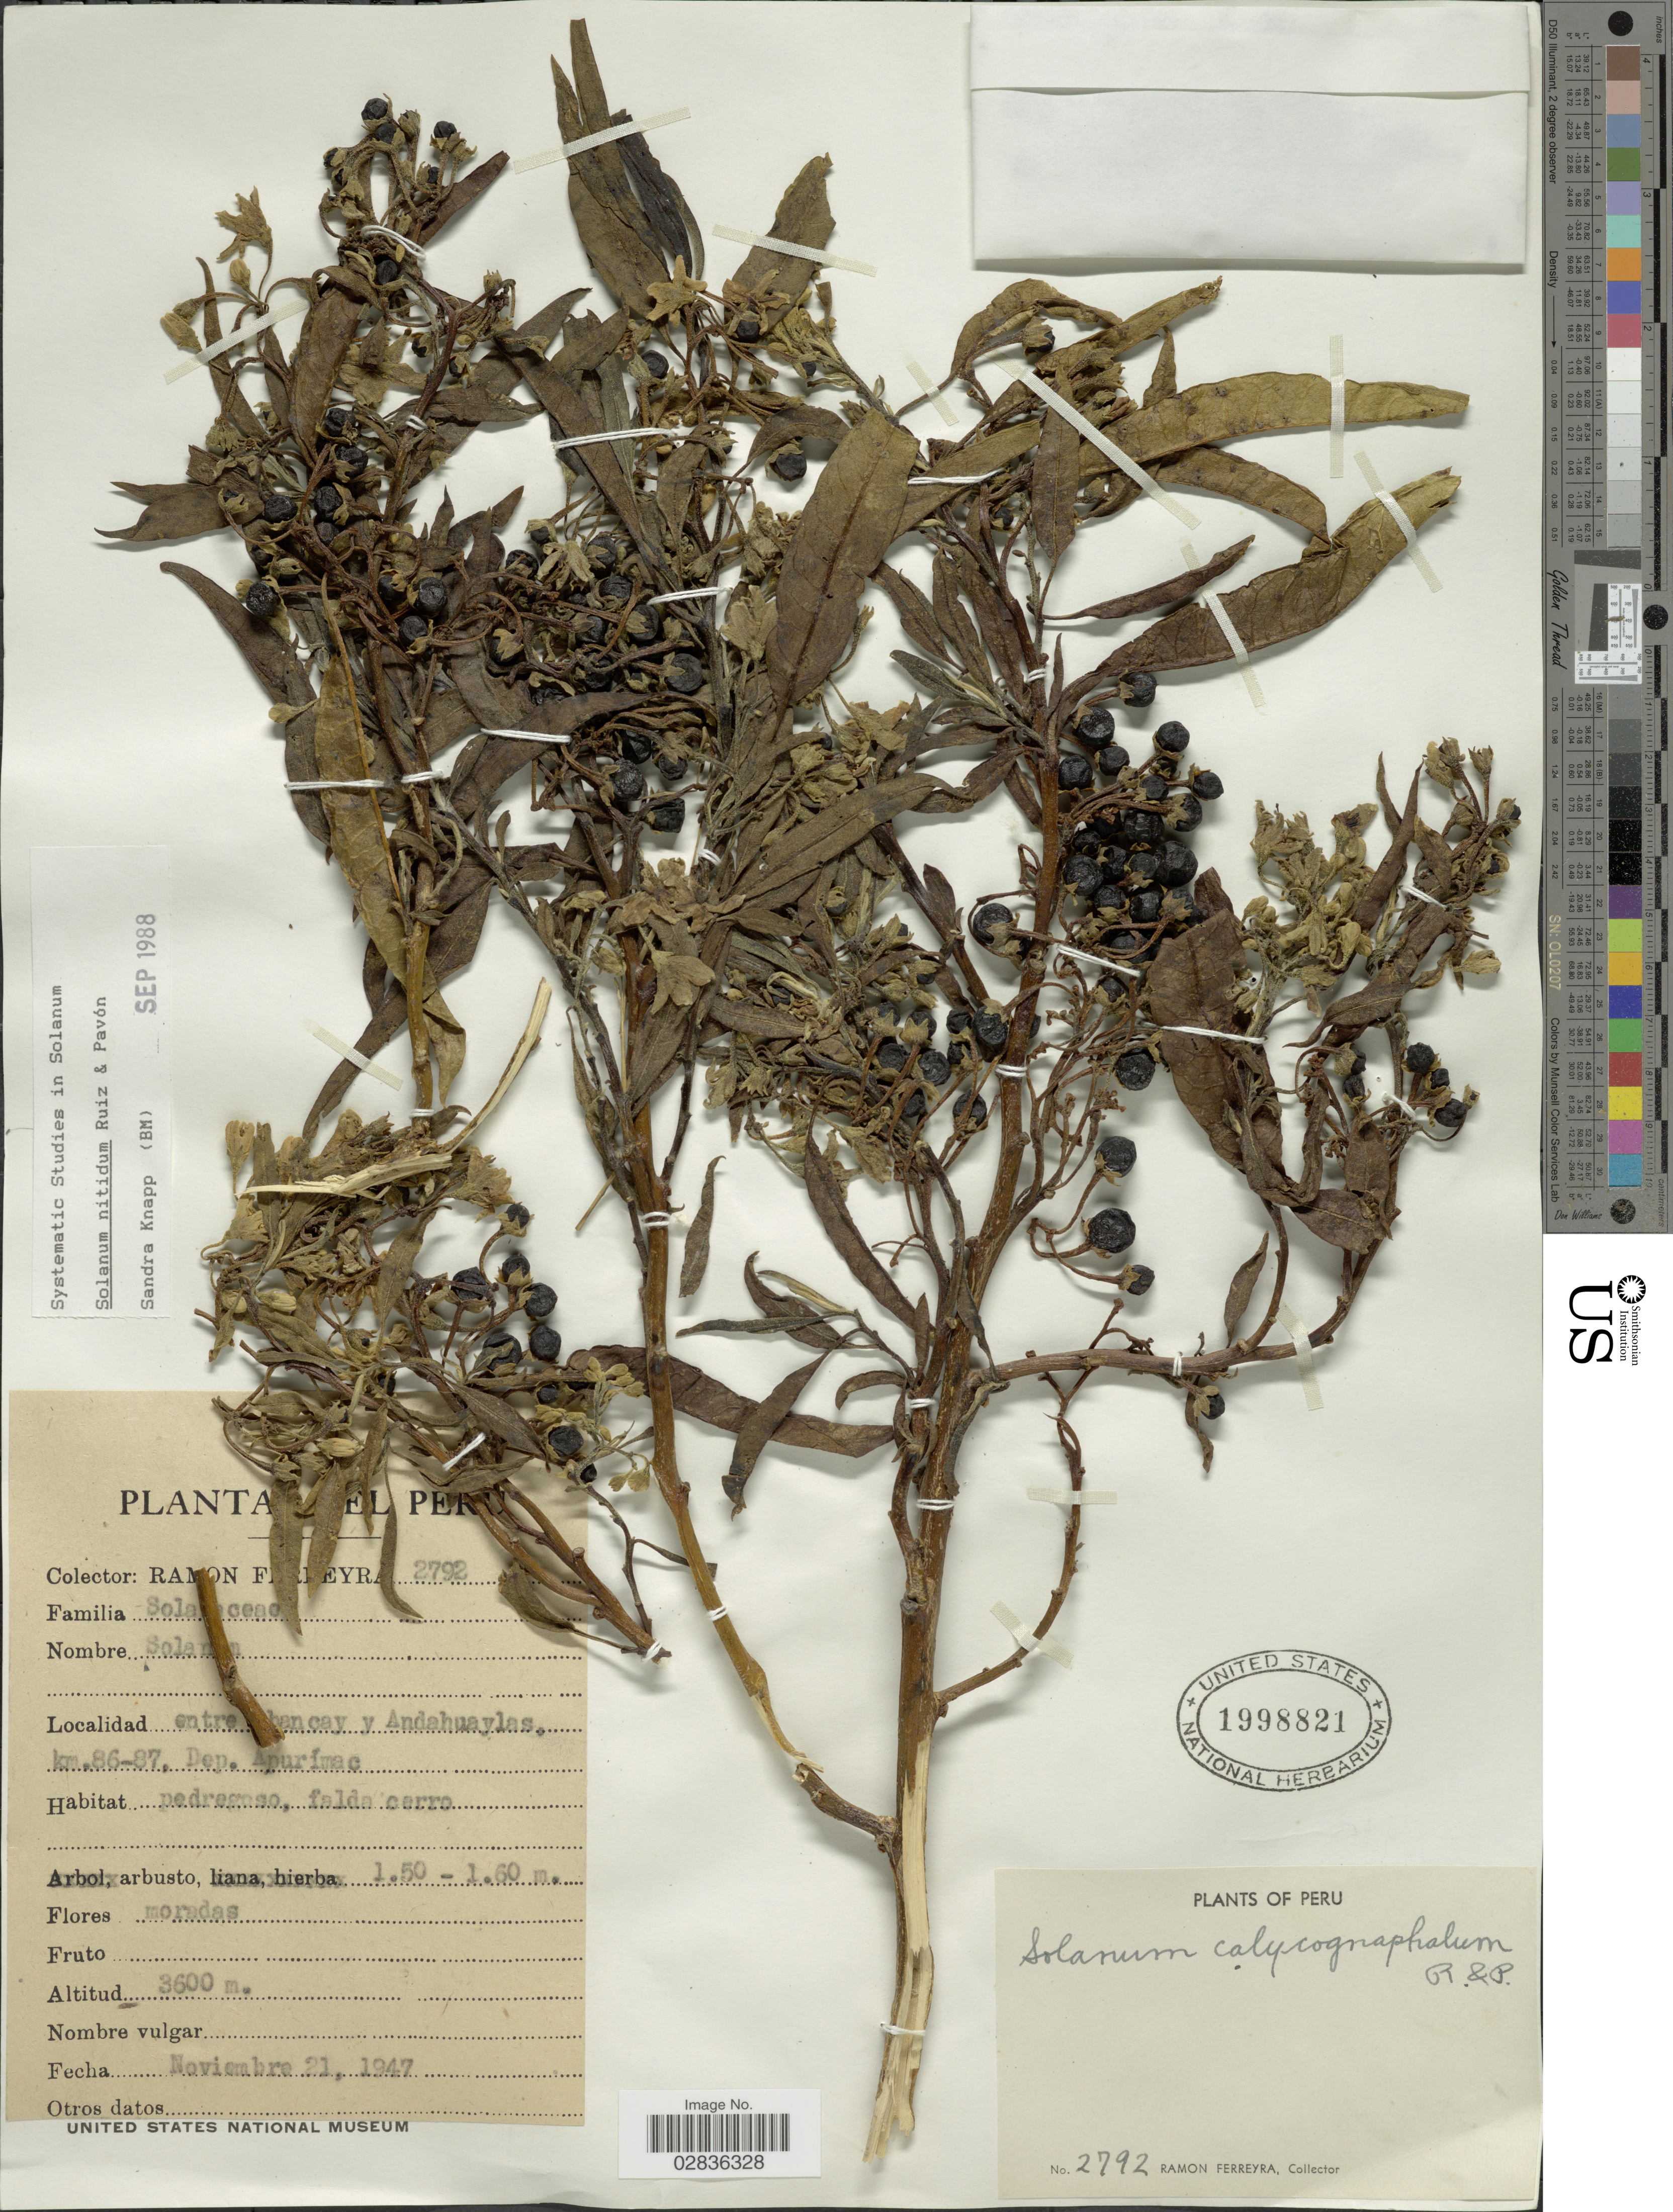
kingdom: Plantae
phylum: Tracheophyta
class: Magnoliopsida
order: Solanales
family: Solanaceae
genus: Solanum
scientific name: Solanum nitidum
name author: Ruiz & Pav.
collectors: R. A. Ferreyra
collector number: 2792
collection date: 1947-11-21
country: Peru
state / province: Apurímac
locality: Entre Abancay y Andahuaylas, km 86-87, Dep. Apurímac.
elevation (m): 3600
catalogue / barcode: US 1998821